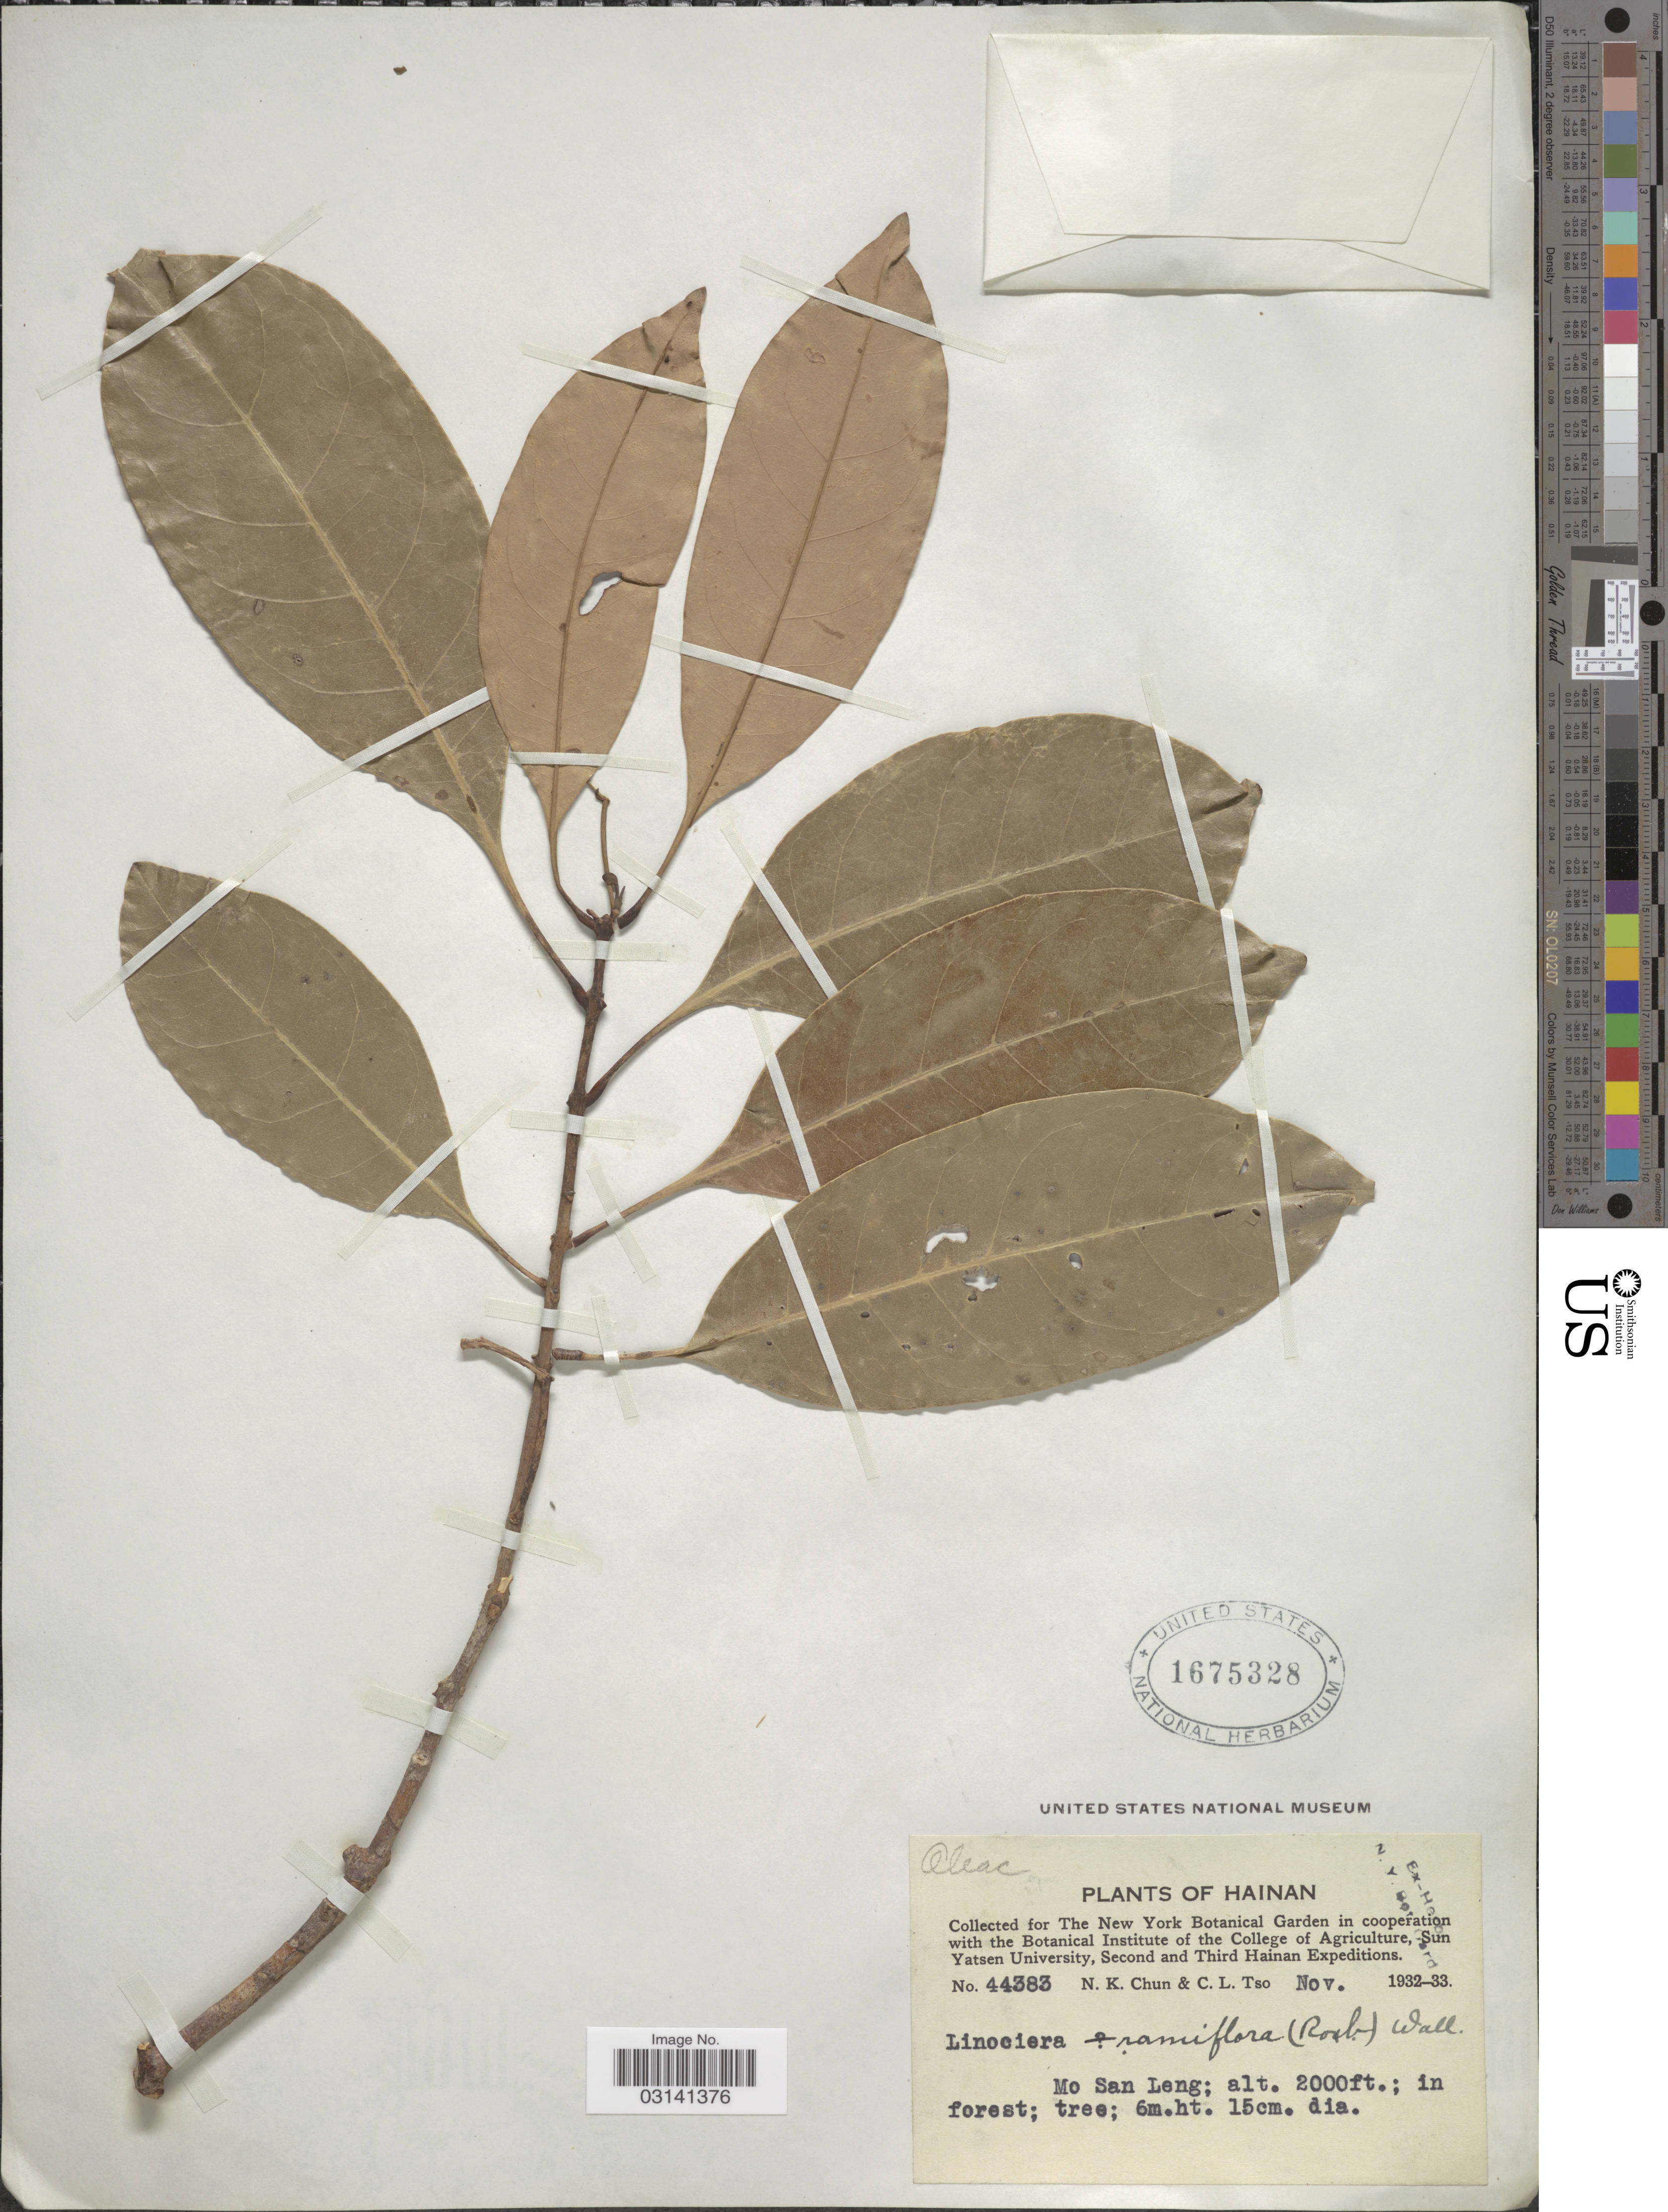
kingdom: Plantae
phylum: Tracheophyta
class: Magnoliopsida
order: Lamiales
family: Oleaceae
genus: Chionanthus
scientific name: Chionanthus ramiflorus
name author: Roxb.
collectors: N. K. Chun & C. Tso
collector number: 44383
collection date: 1932-11/1933-11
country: China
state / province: Hainan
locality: Mo San Leng.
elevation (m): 610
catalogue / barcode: US 1675328